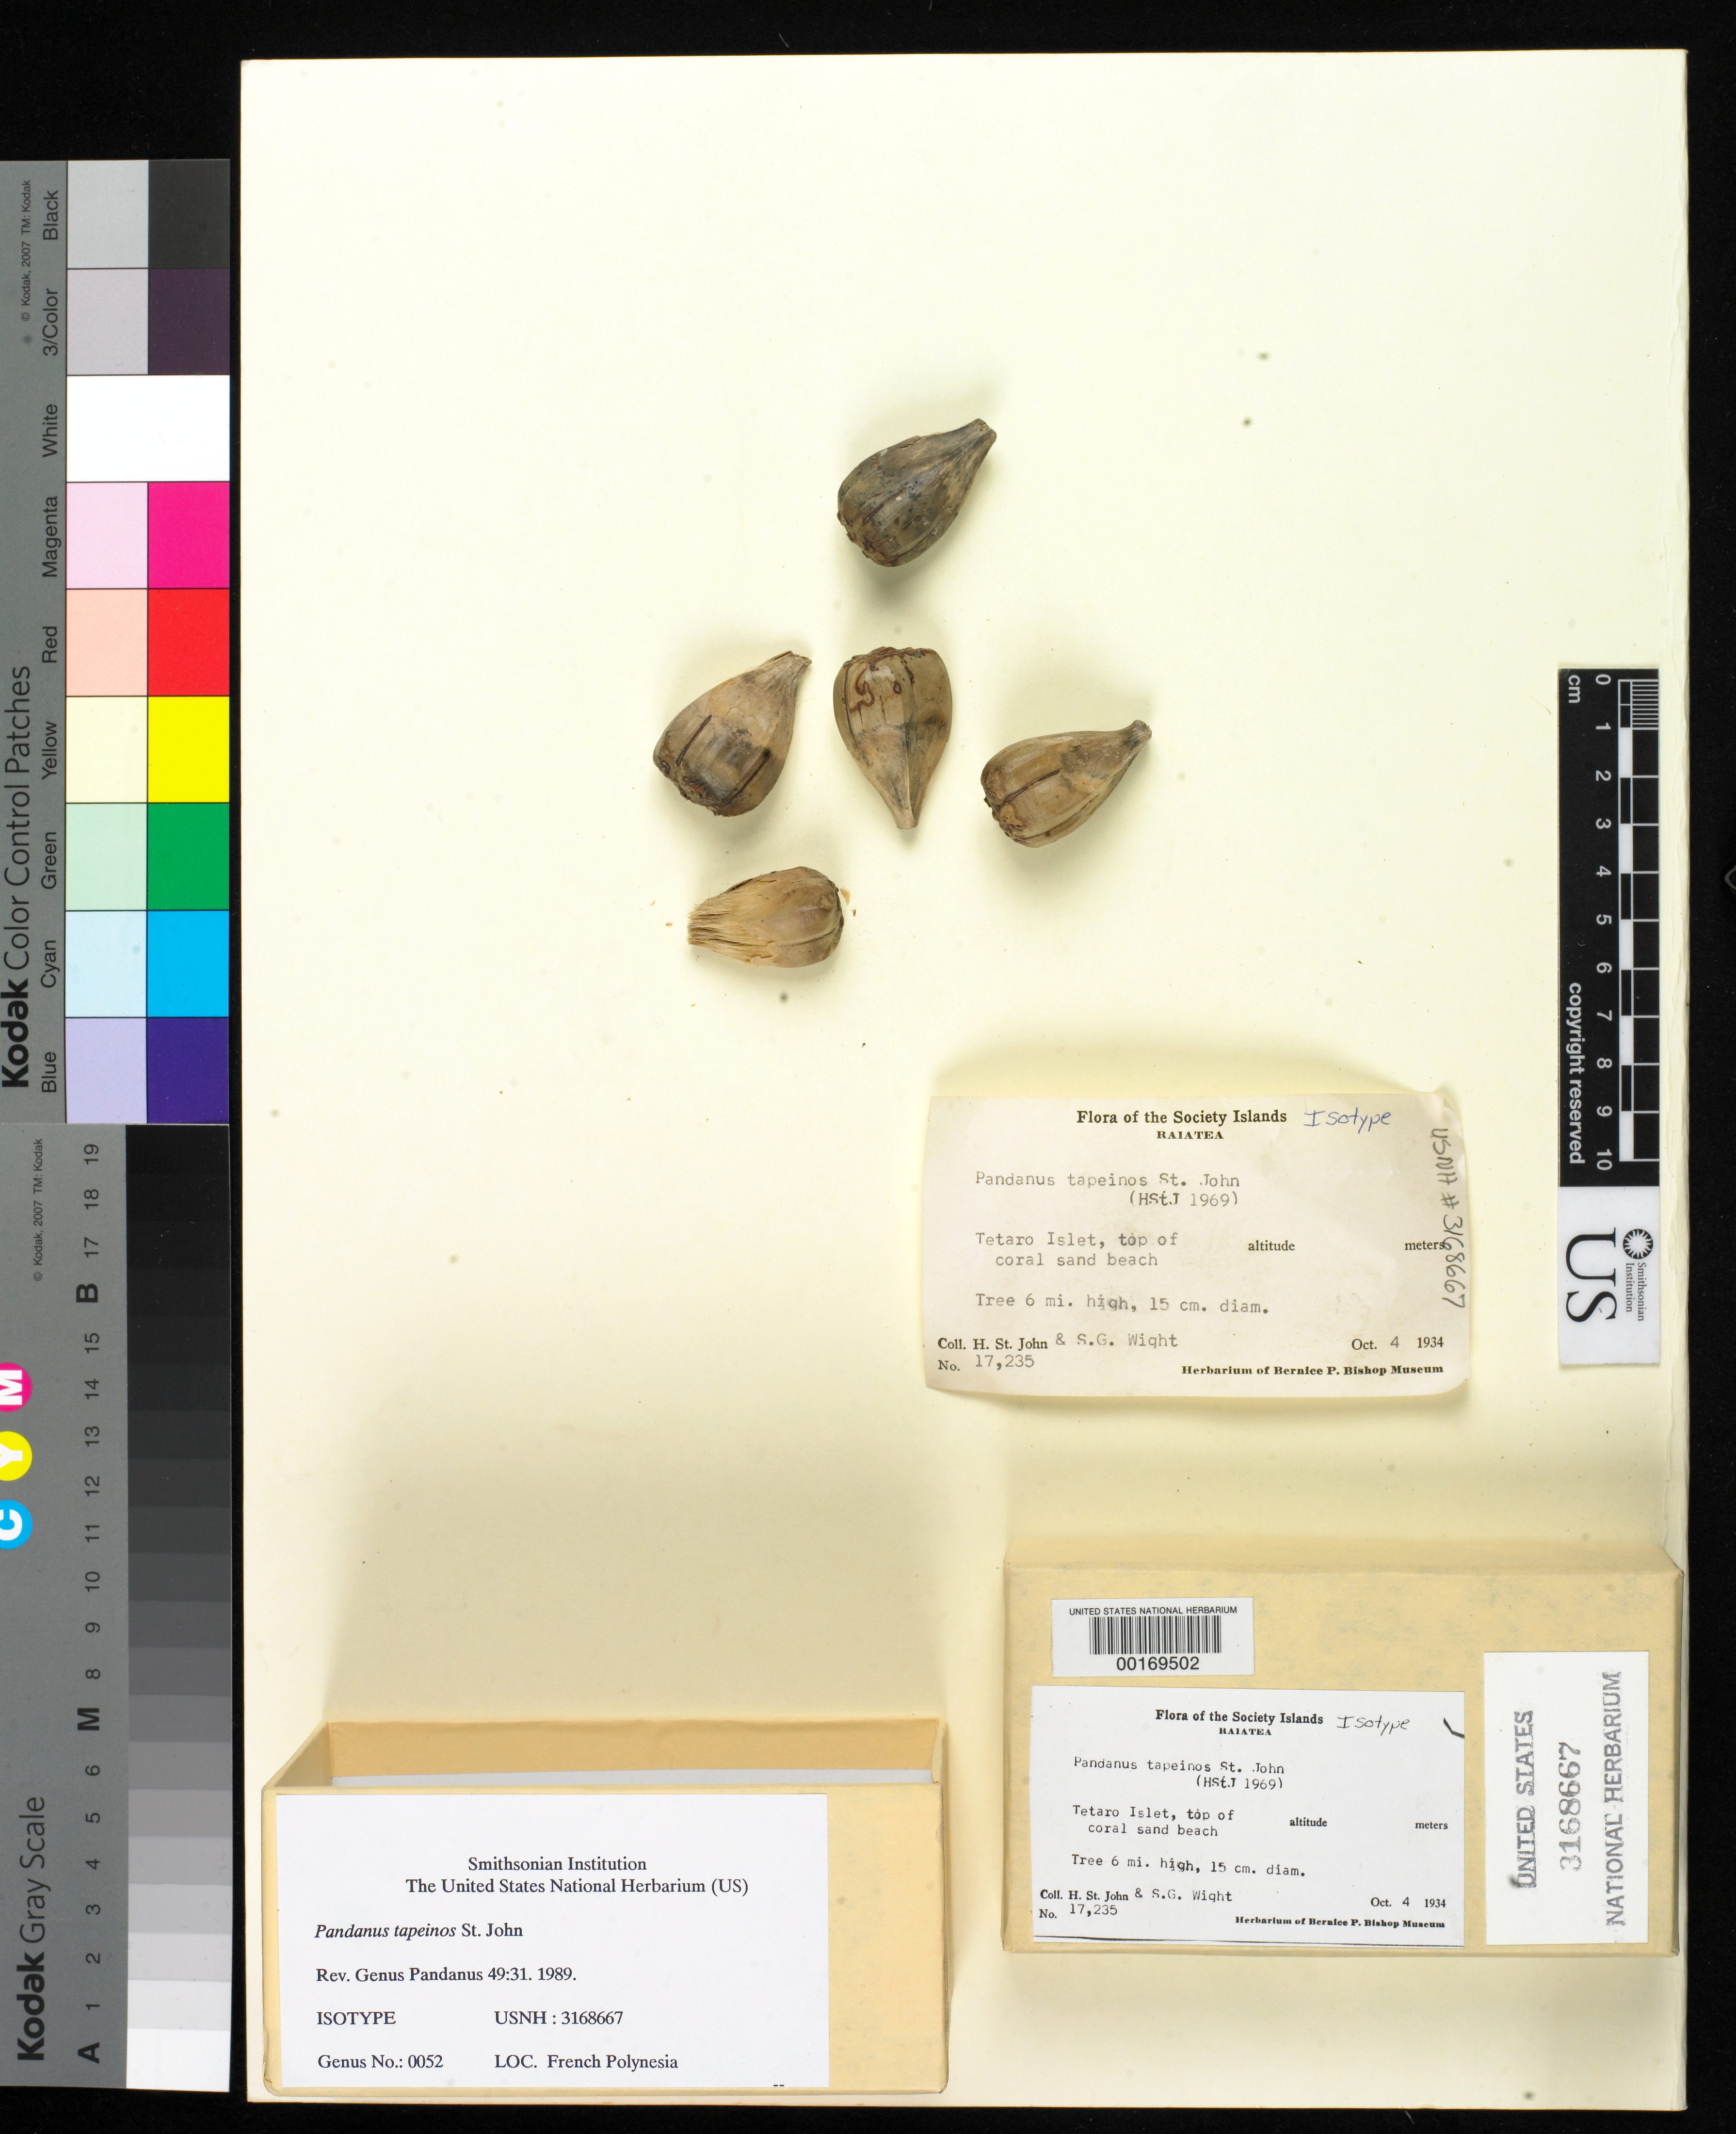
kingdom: Plantae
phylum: Tracheophyta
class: Liliopsida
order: Pandanales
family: Pandanaceae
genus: Pandanus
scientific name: Pandanus tapeinos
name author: H. St. John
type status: Isotype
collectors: H. St. John & S. G. Wight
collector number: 17235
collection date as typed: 04 Oct 1934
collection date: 1934-10-04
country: French Polynesia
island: Raiatea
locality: Top of coral sand beach.Tetaro Islet [Society Is.]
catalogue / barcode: US 3168667